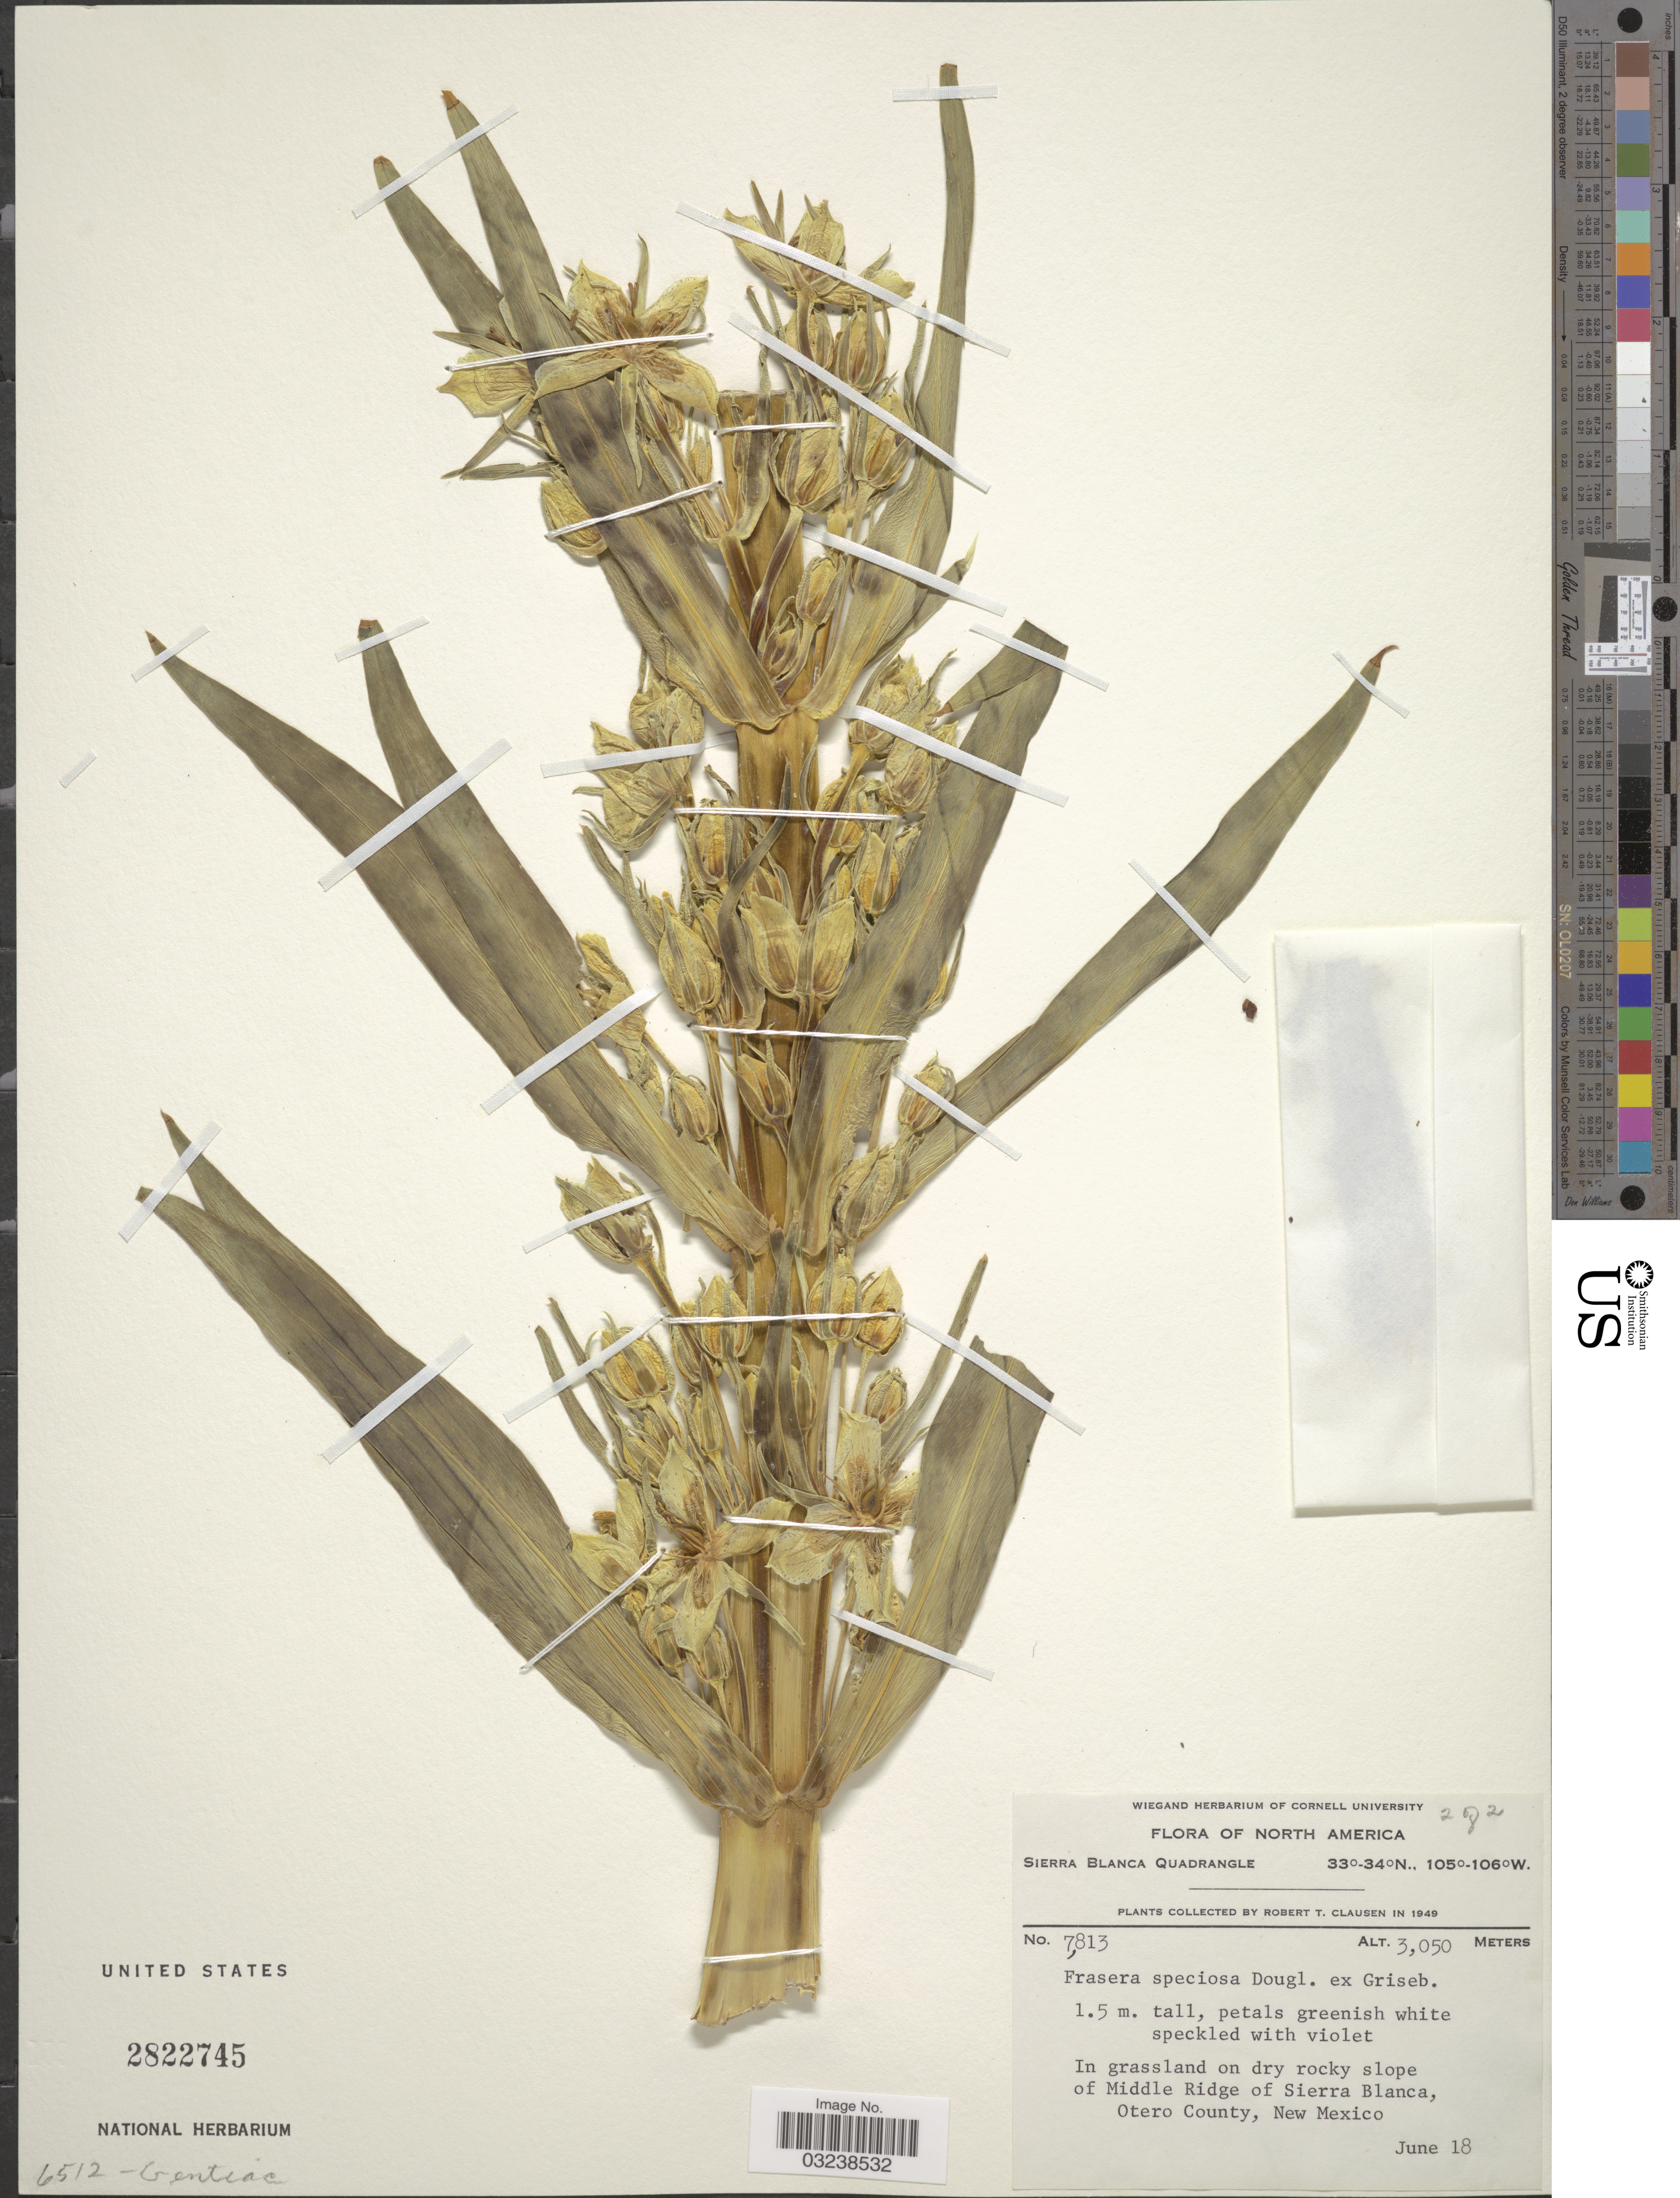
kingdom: Plantae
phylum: Tracheophyta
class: Magnoliopsida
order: Gentianales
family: Gentianaceae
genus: Swertia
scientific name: Swertia radiata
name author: (Kellogg) Kuntze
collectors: R. T. Clausen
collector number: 7813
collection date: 1949-06-18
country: United States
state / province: New Mexico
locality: Sierra Blanca Quadrangle. In grassland on dry rocky slope of Middle Ridge of Sierra Blanca, Otero County.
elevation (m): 3050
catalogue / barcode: US 2822745